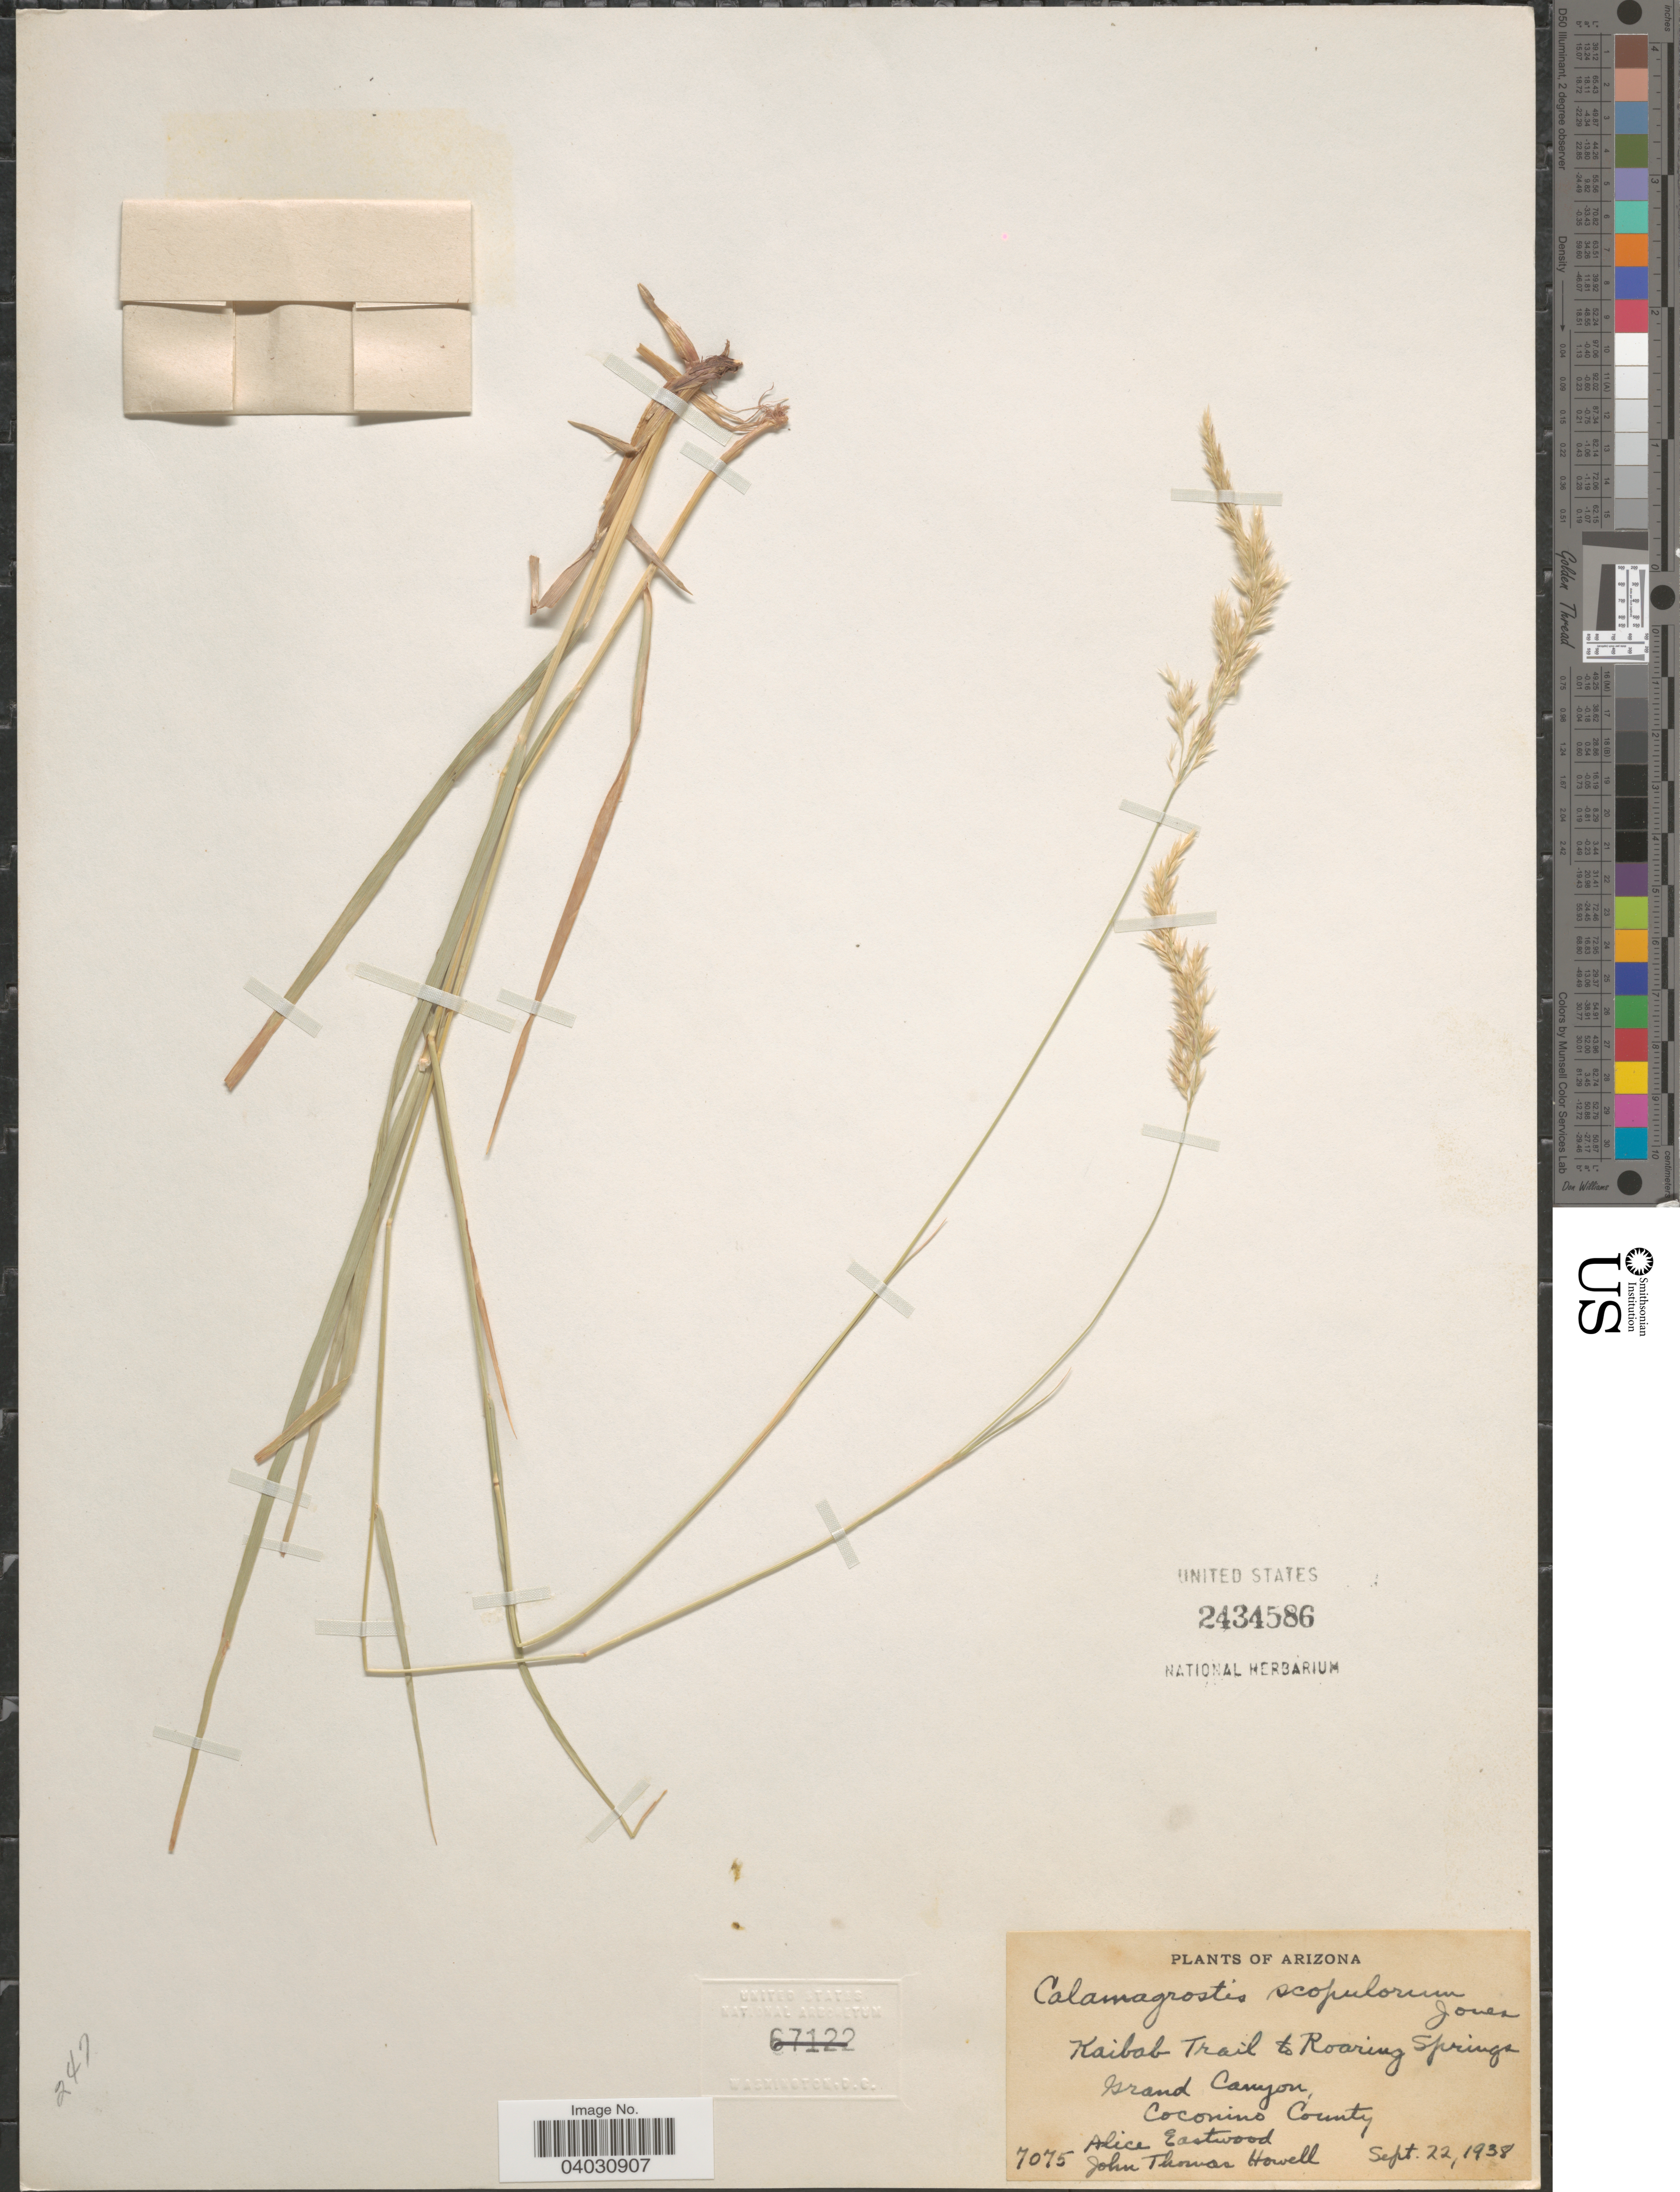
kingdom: Plantae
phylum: Tracheophyta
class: Liliopsida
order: Poales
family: Poaceae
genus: Calamagrostis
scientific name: Calamagrostis scopulorum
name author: M.E. Jones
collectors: A. Eastwood & J. T. Howell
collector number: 7075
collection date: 1938-09-22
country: United States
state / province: Arizona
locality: Kaibab Trail to Roaring Springs, Grand Canyon, Coconino County.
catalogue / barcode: US 2434586